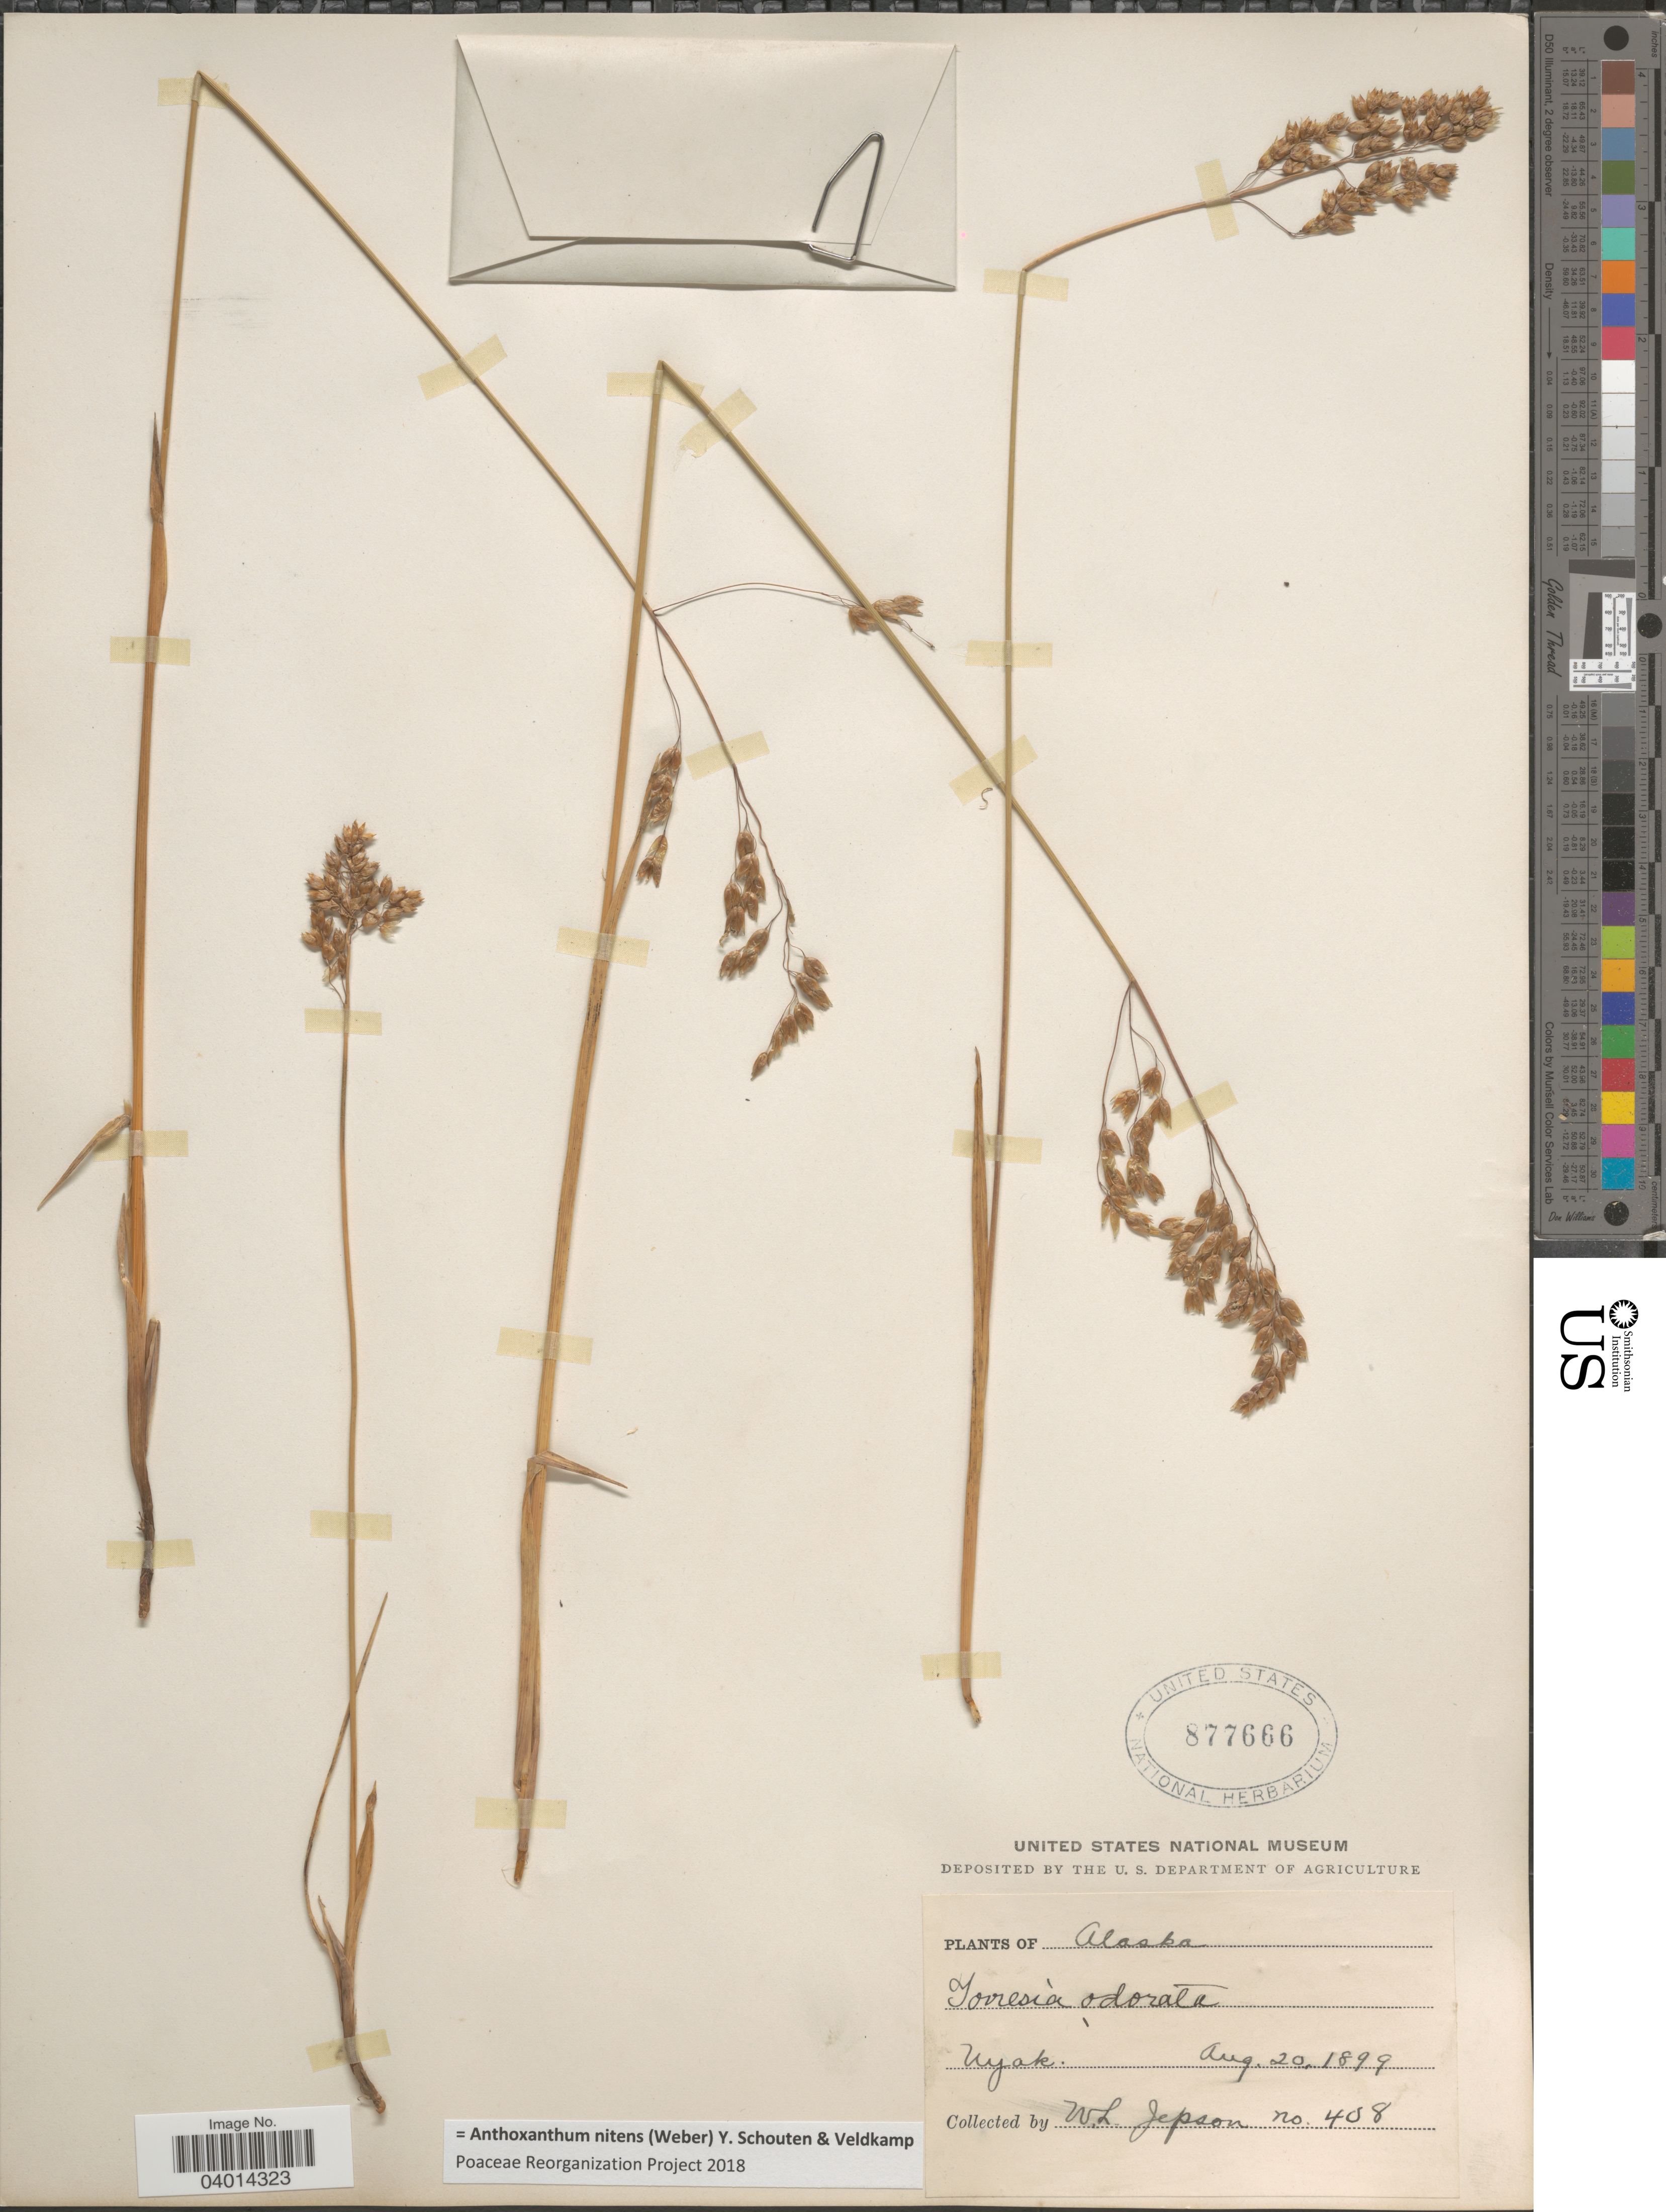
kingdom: Plantae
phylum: Tracheophyta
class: Liliopsida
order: Poales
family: Poaceae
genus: Anthoxanthum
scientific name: Anthoxanthum nitens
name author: (G.H. Weber) R.T.A. Schouten & Veldkamp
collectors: W. L. Jepson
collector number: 408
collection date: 1899-08-20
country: United States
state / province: Alaska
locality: Uyak.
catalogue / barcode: US 877666